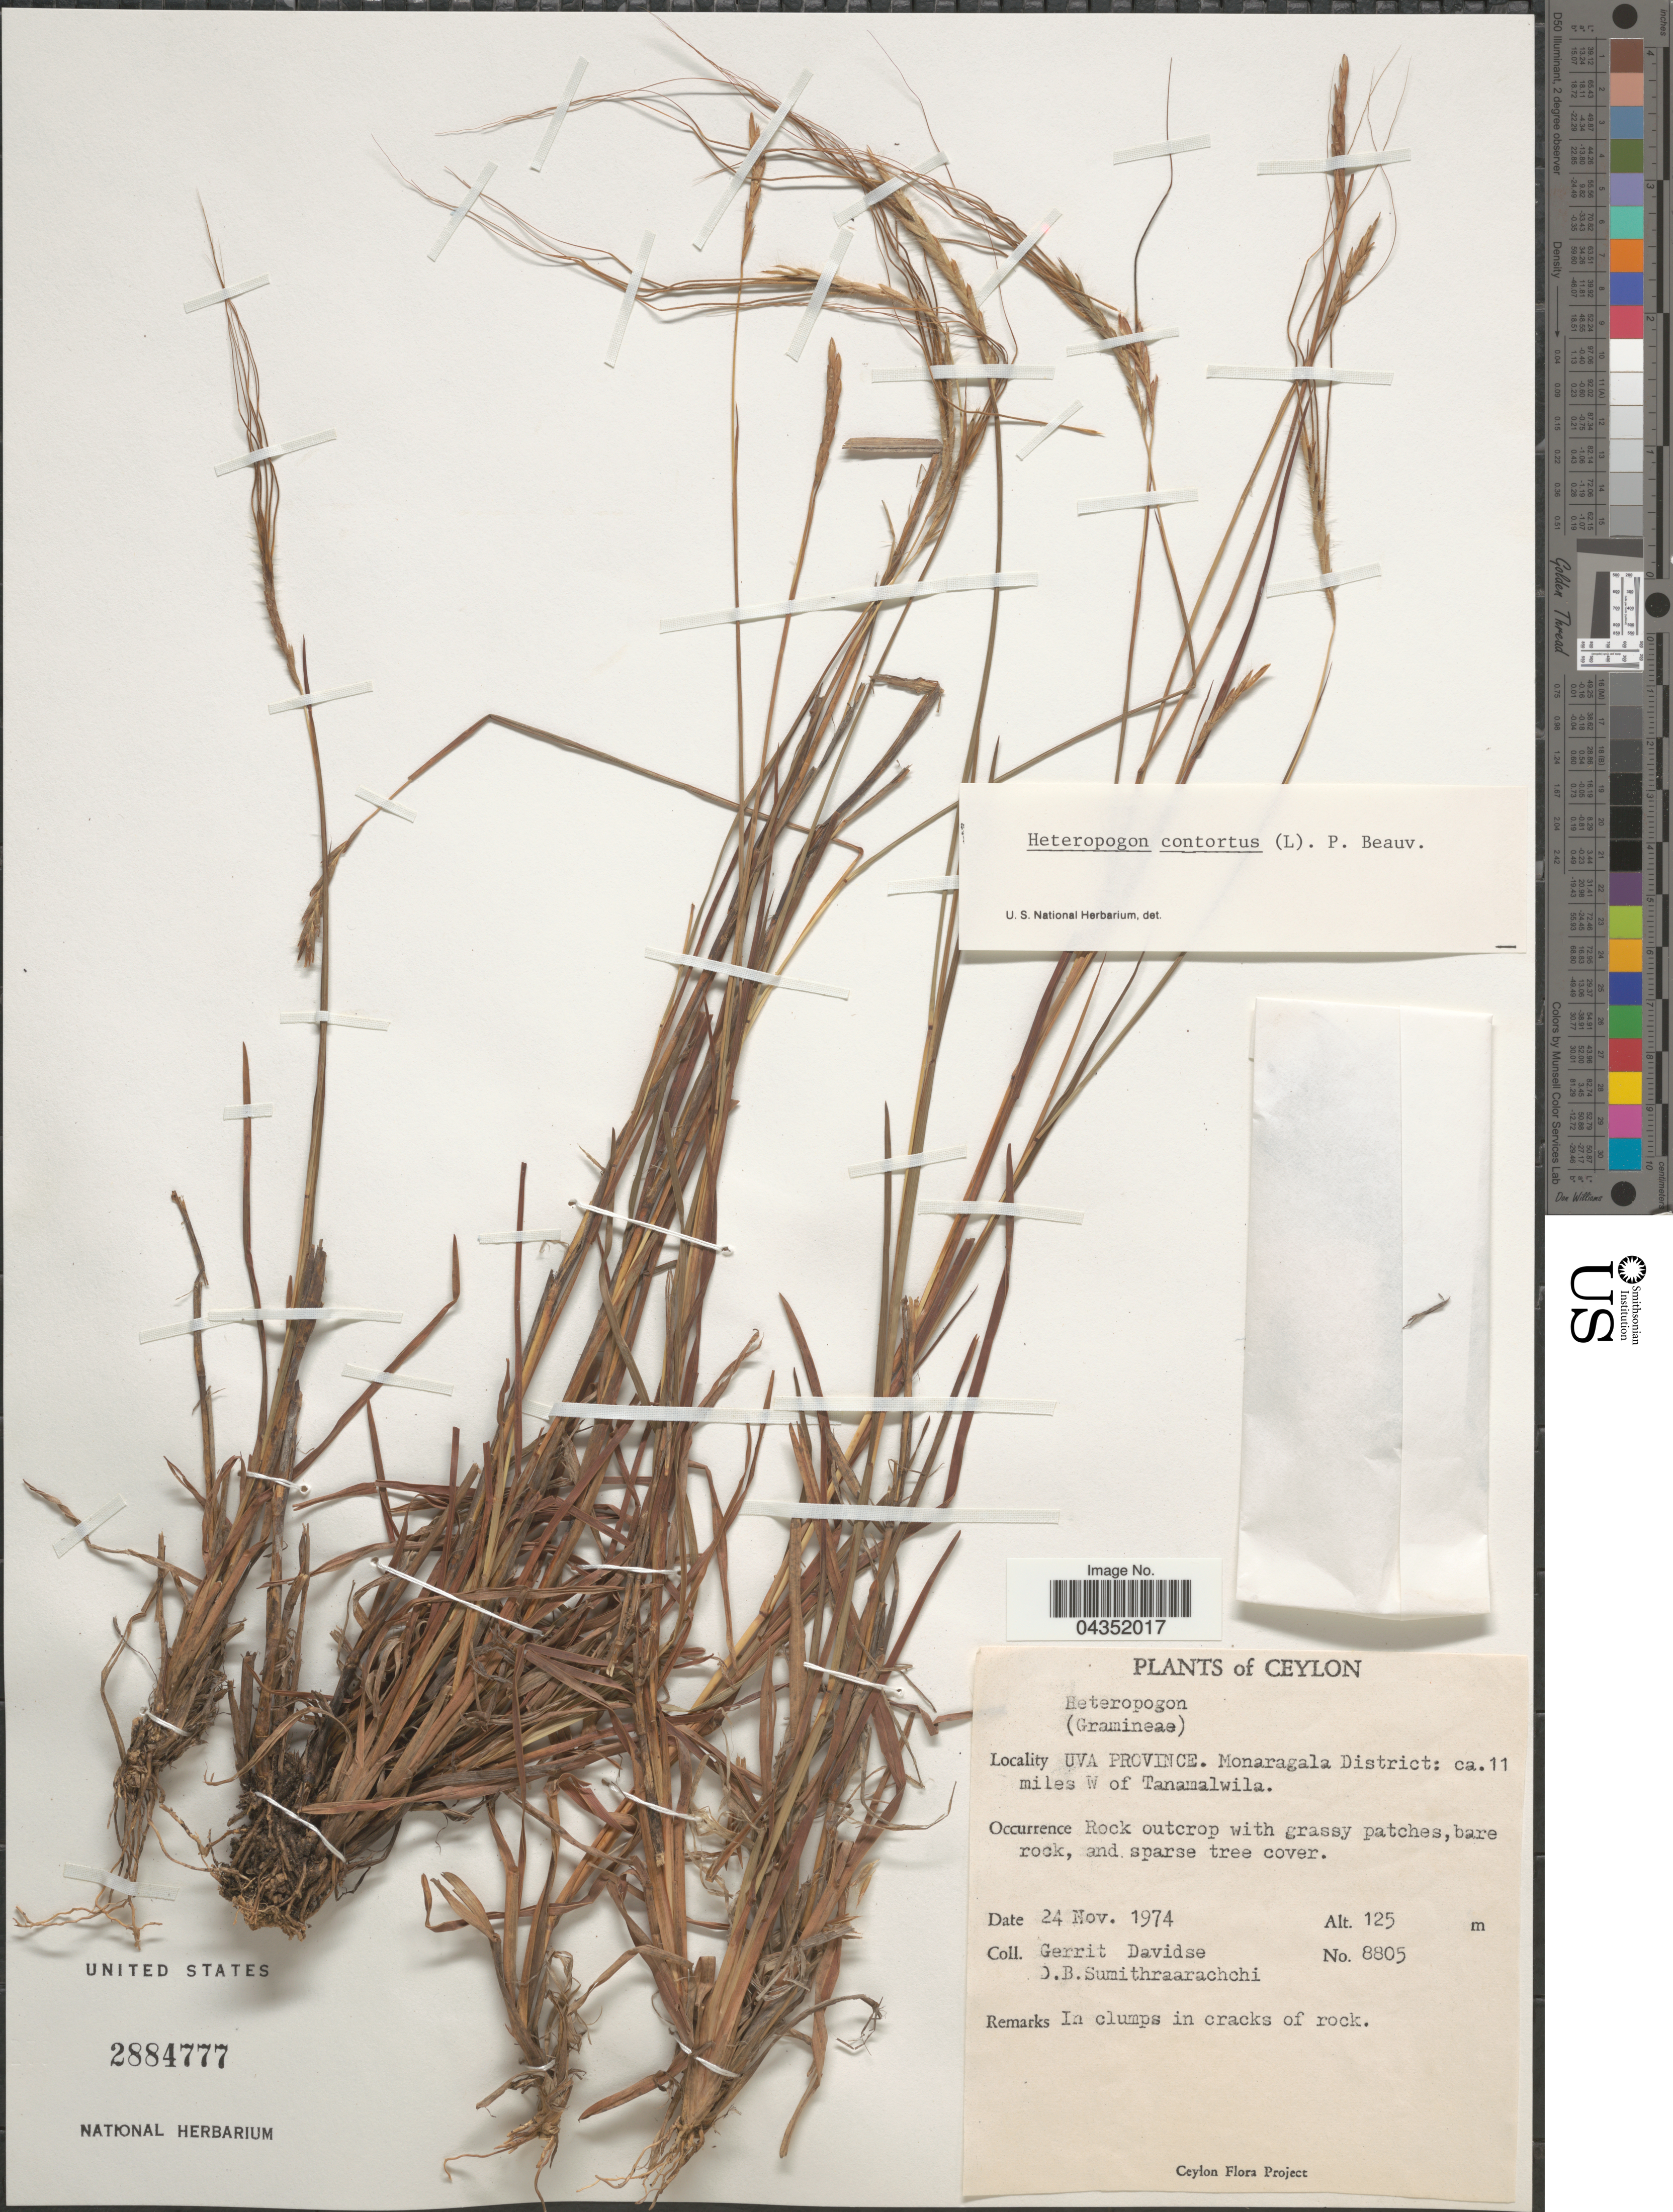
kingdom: Plantae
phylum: Tracheophyta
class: Liliopsida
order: Poales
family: Poaceae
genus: Heteropogon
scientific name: Heteropogon contortus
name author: (L.) P. Beauv. ex Roem. & Schult.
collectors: G. Davidse & D. B. Sumithraarachchi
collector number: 8805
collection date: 1974-11-24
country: Sri Lanka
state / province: Uva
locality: Ceylon. Monaragala District: ca.11 miles W of Tanamalwila.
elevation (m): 125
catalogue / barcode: US 2884777